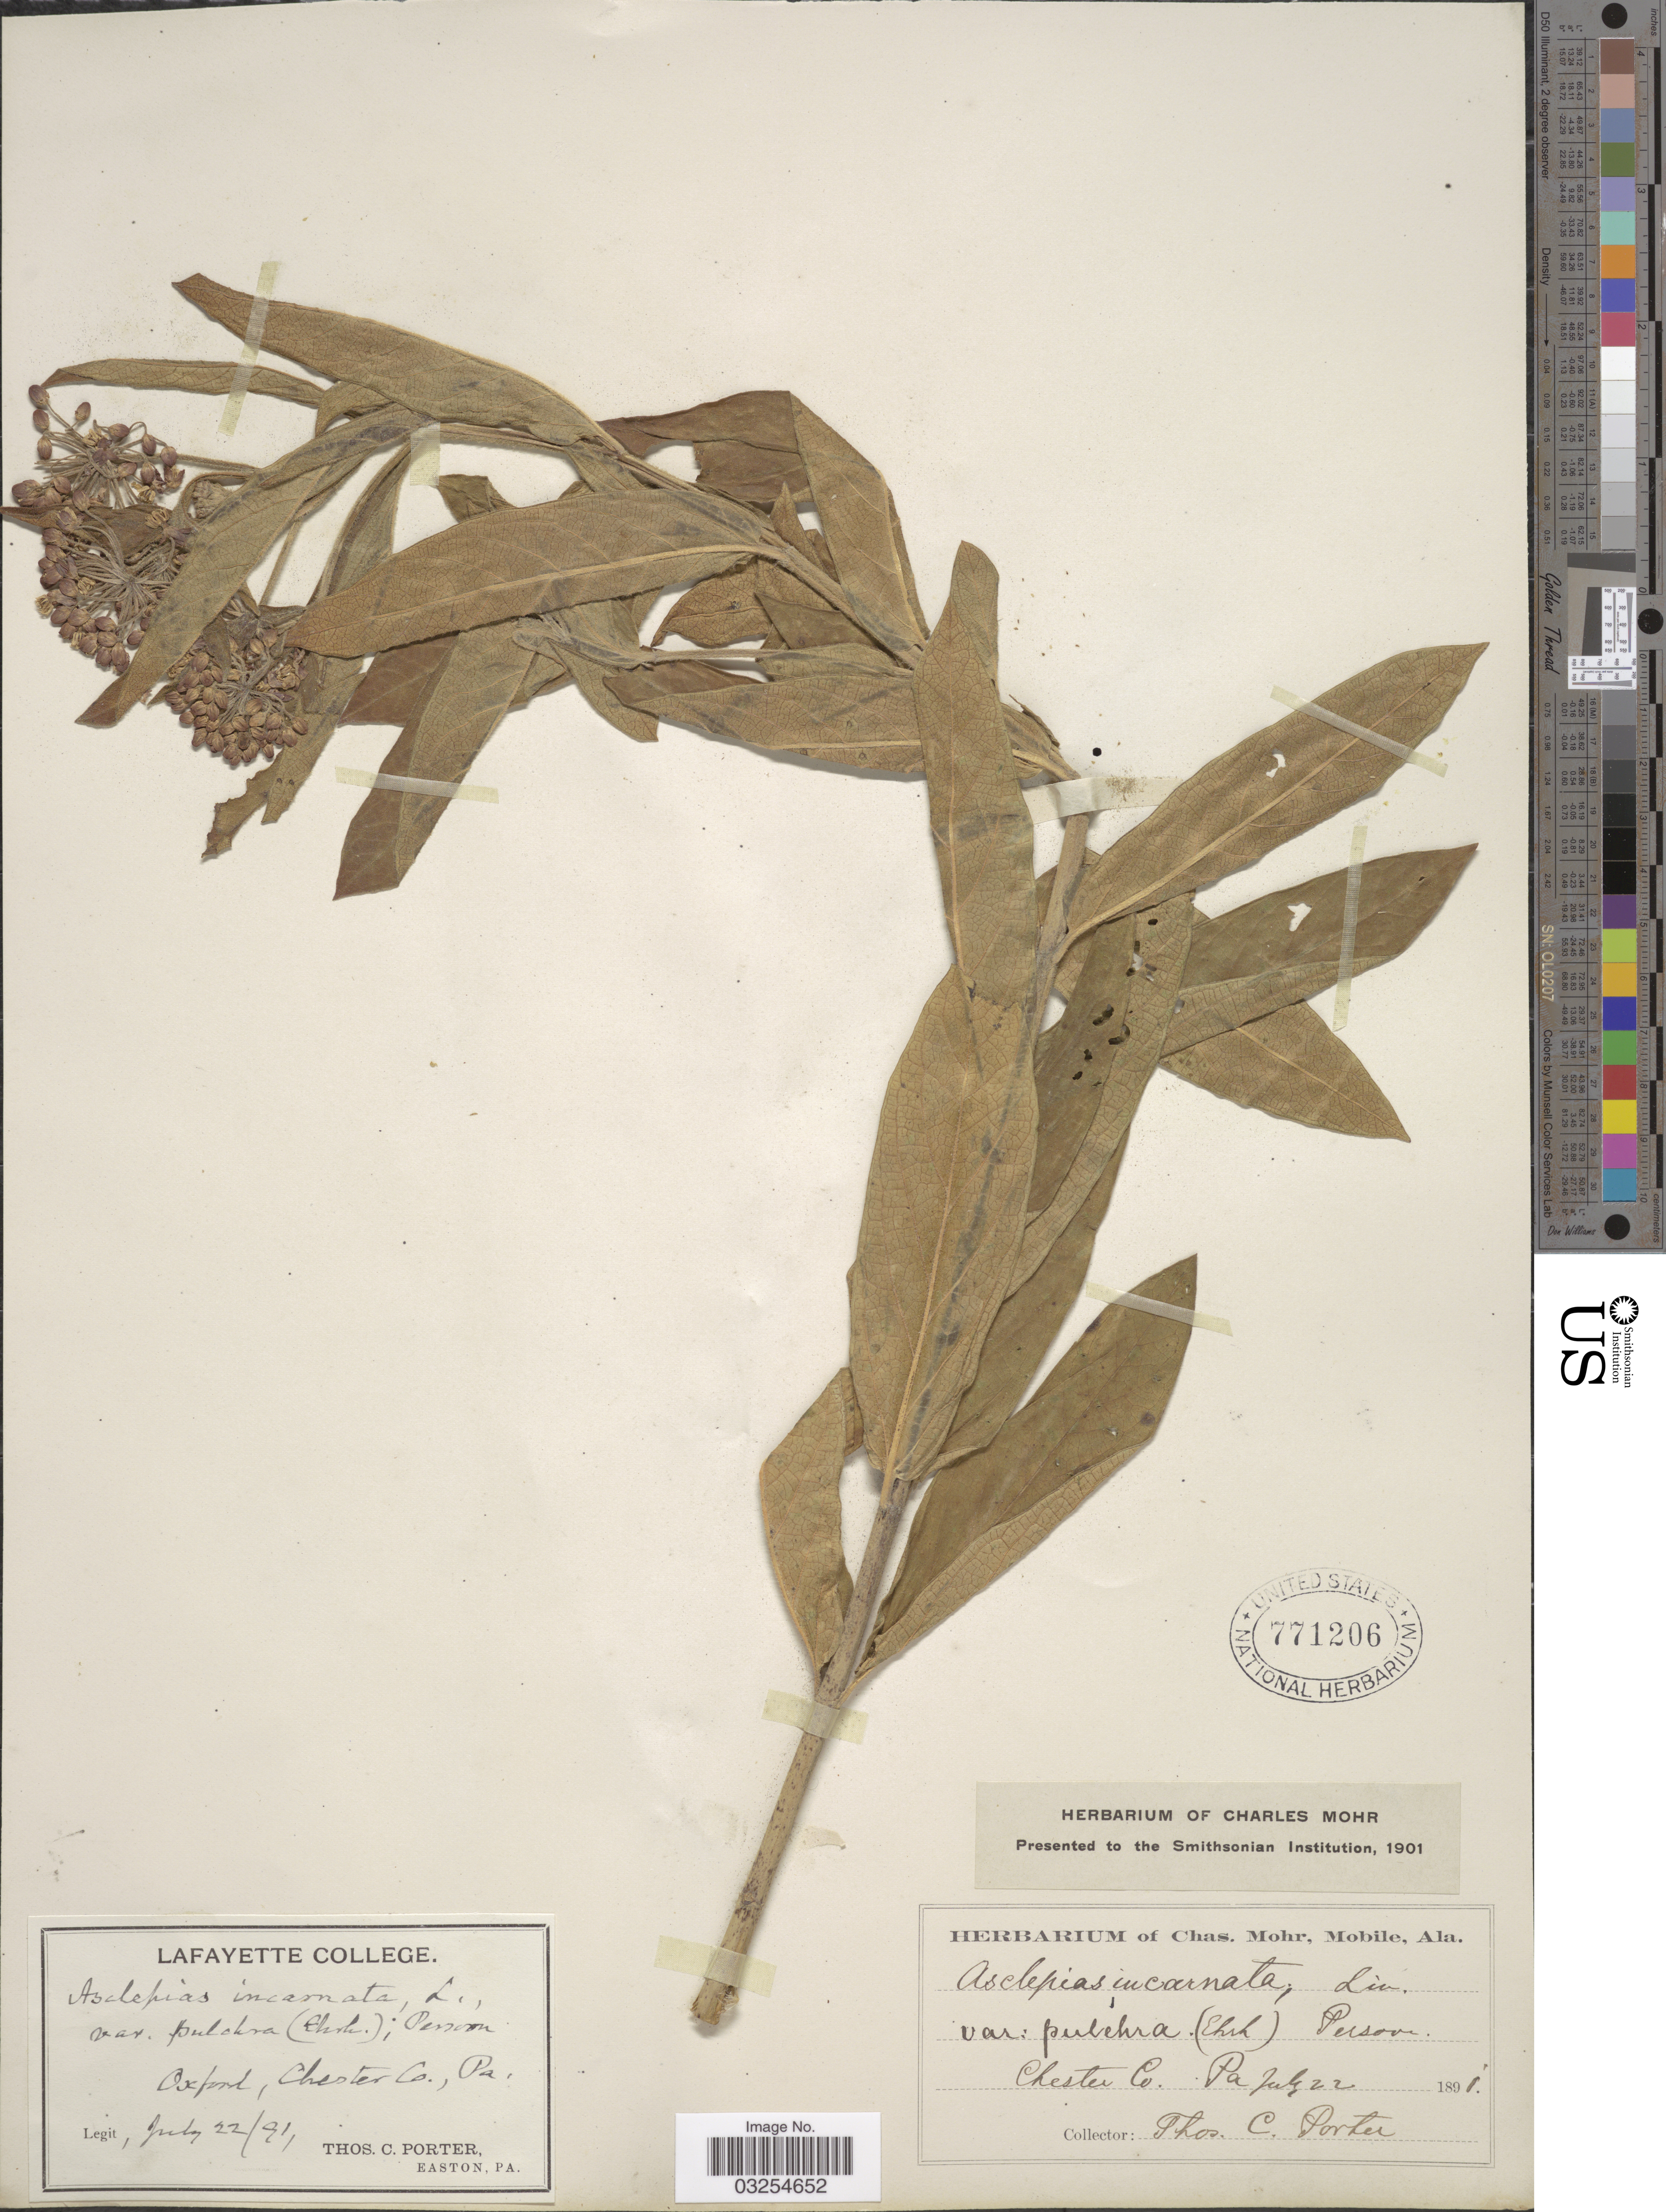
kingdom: Plantae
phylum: Tracheophyta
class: Magnoliopsida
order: Gentianales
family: Apocynaceae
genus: Asclepias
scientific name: Asclepias incarnata subsp. pulchra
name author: (Ehrh. ex Willd.) Woodson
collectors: T. Porter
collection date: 1891-07-22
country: United States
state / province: Pennsylvania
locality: Oxford, Chester Co.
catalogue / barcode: US 771206